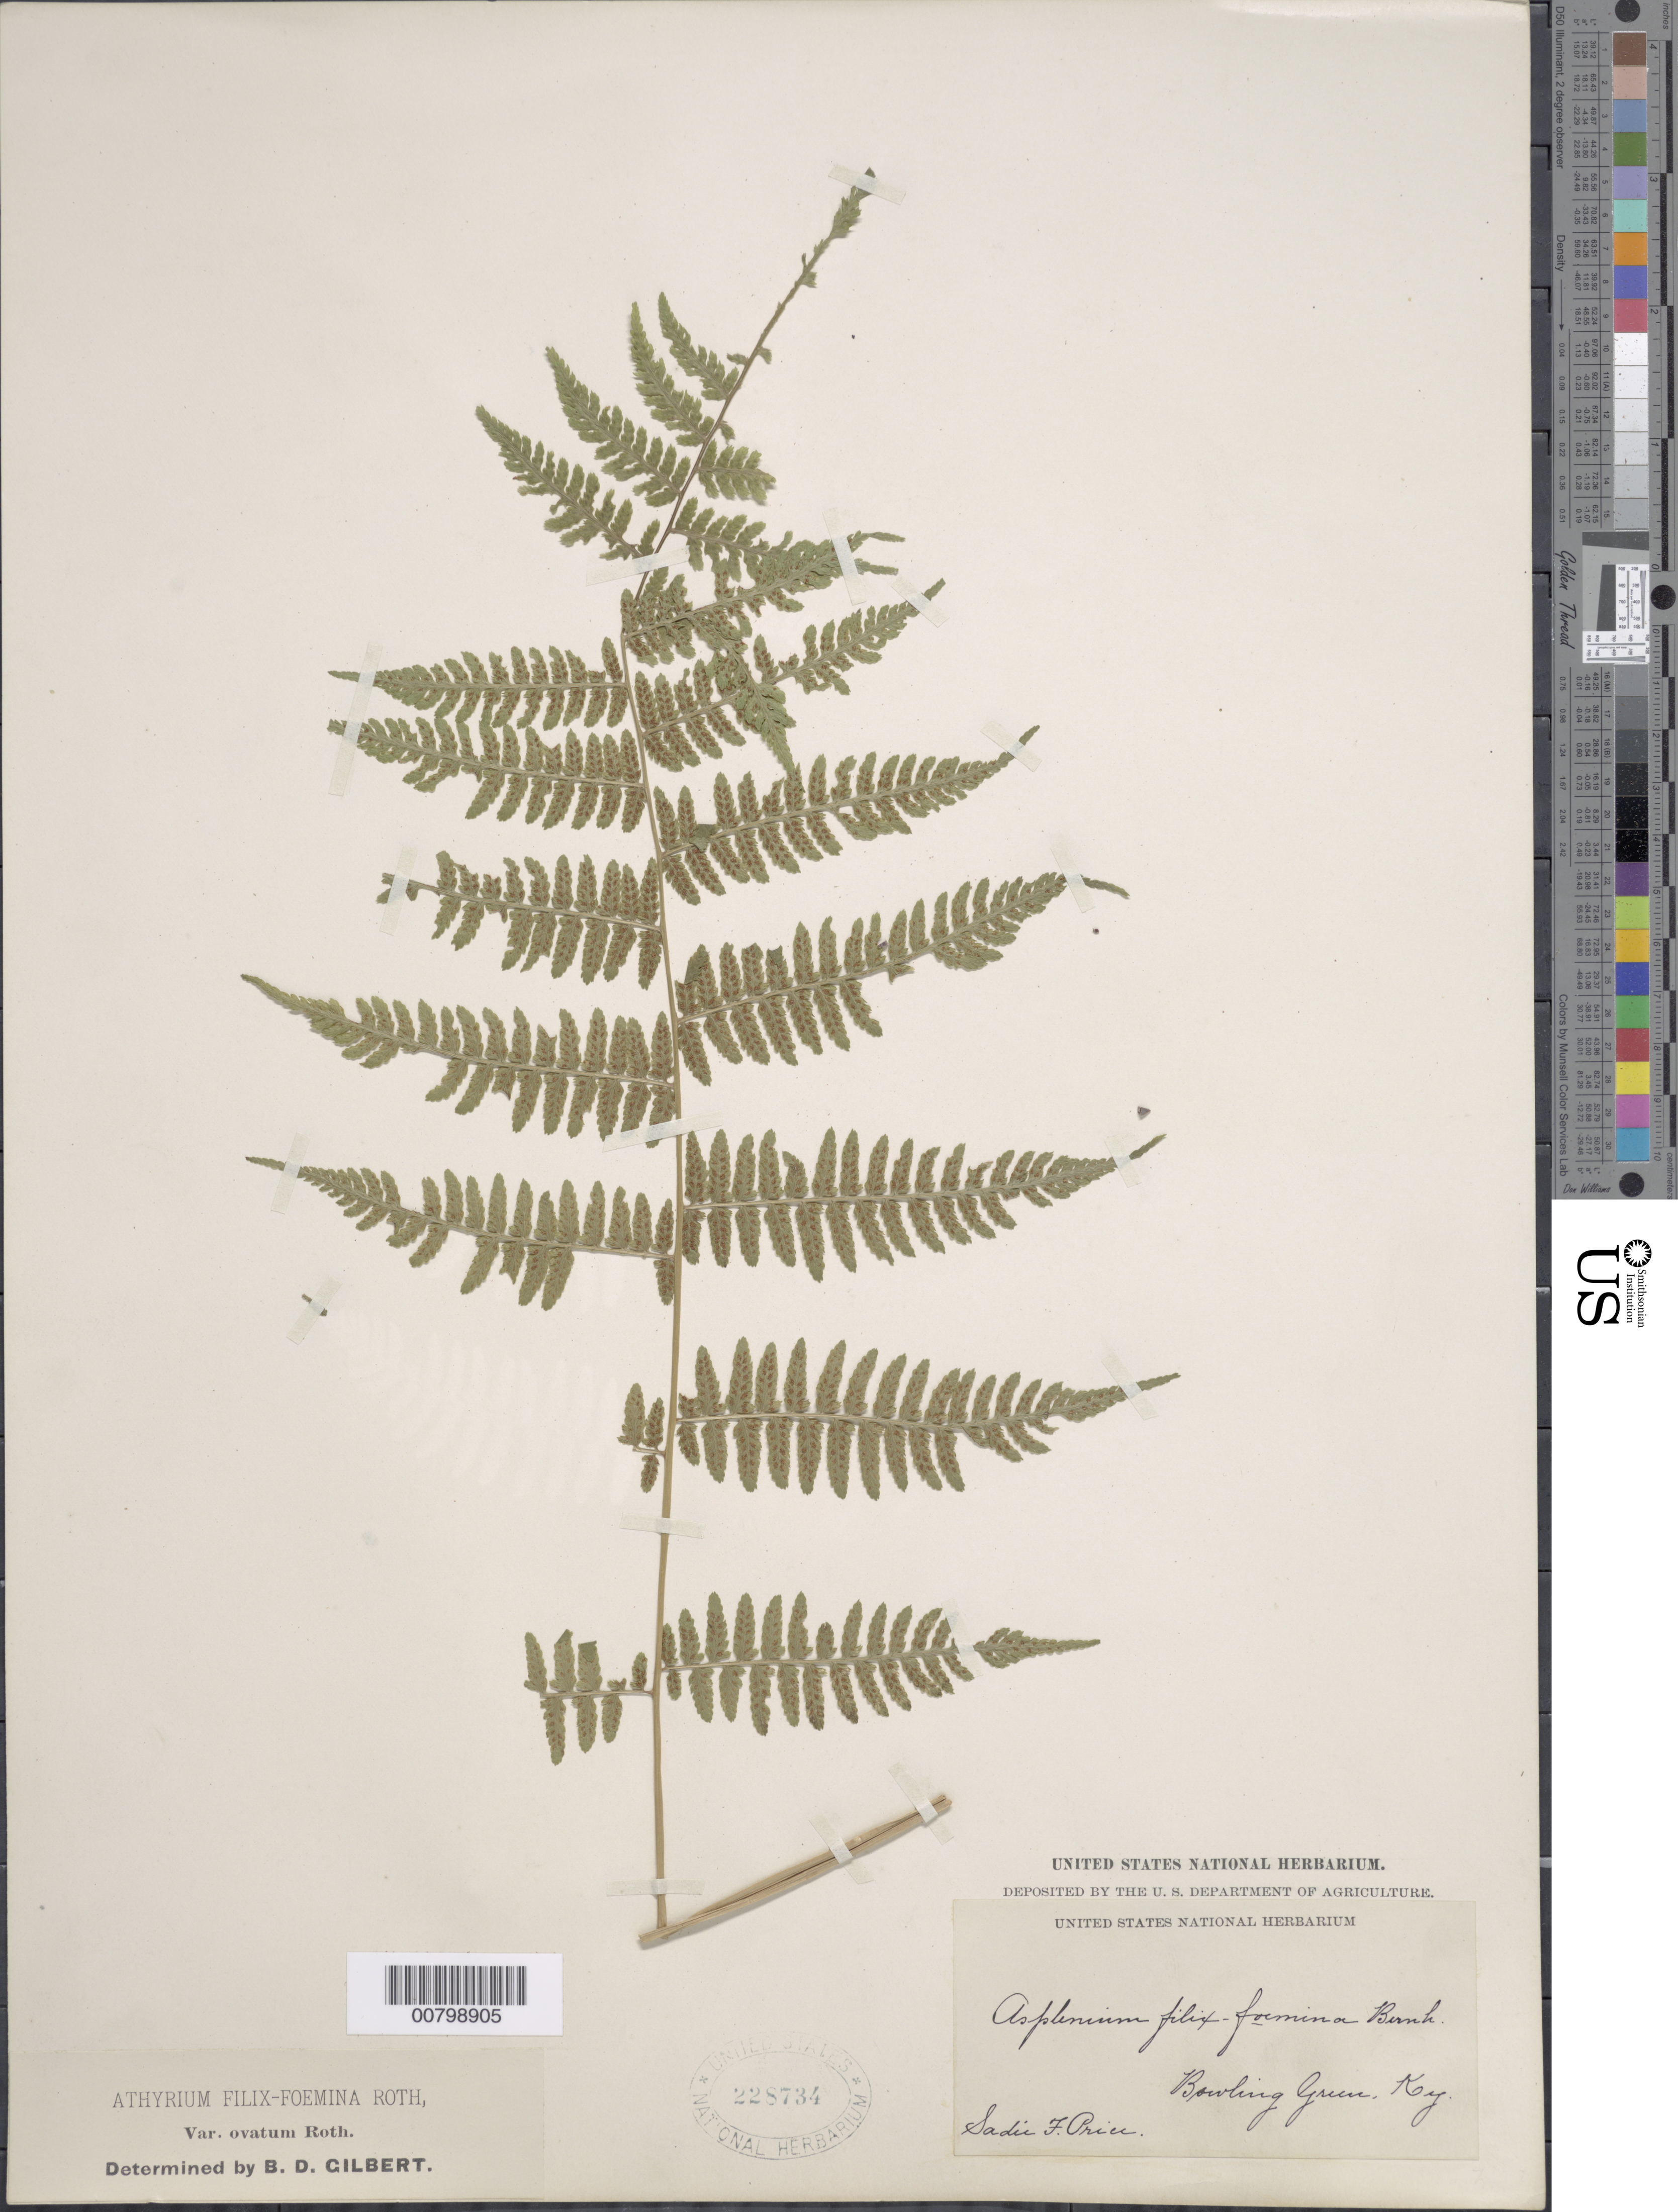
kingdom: Plantae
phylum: Tracheophyta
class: Polypodiopsida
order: Polypodiales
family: Athyriaceae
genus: Athyrium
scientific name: Athyrium filix-femina subsp. asplenioides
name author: (Michx.) Hultén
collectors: S. Price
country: United States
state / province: Kentucky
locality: Bowling Green, Ky.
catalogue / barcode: US 228734